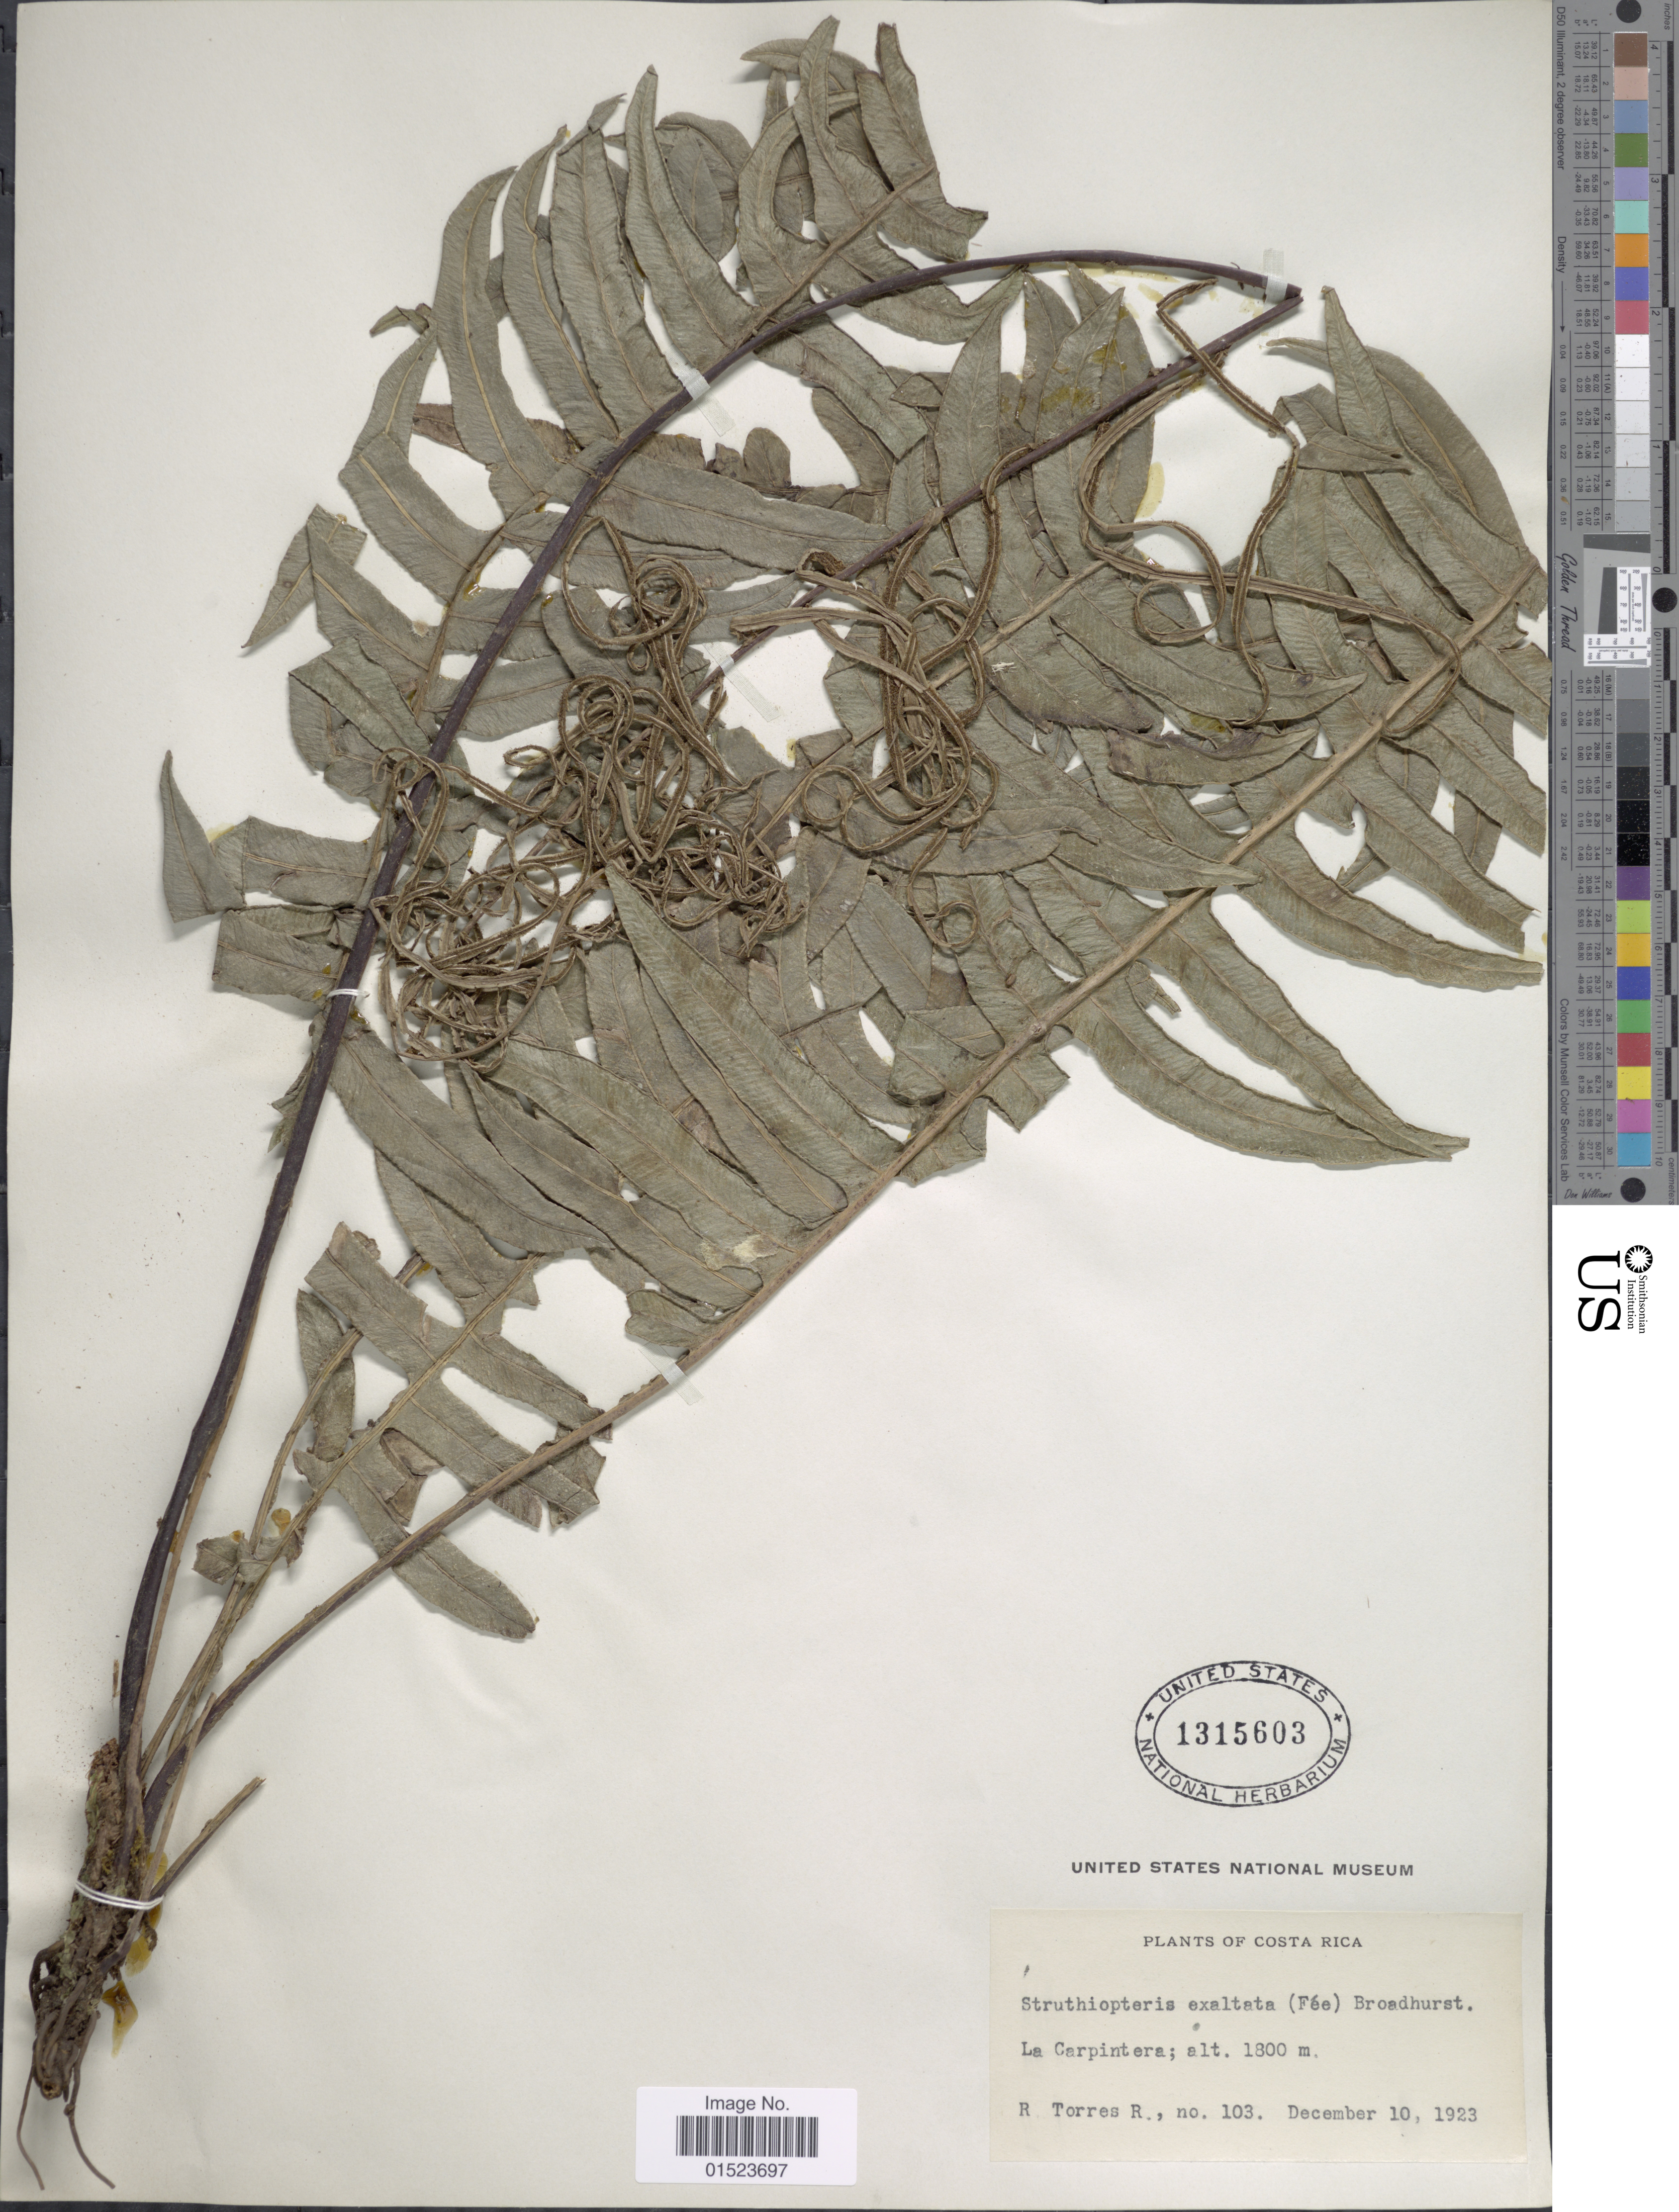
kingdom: Plantae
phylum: Tracheophyta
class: Polypodiopsida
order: Polypodiales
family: Blechnaceae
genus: Blechnum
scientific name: Blechnum divergens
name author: (Kunze) Mett.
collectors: R. Torres R.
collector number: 103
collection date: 1923-12-10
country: Costa Rica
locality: La Carpintera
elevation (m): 1800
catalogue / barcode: US 1315603